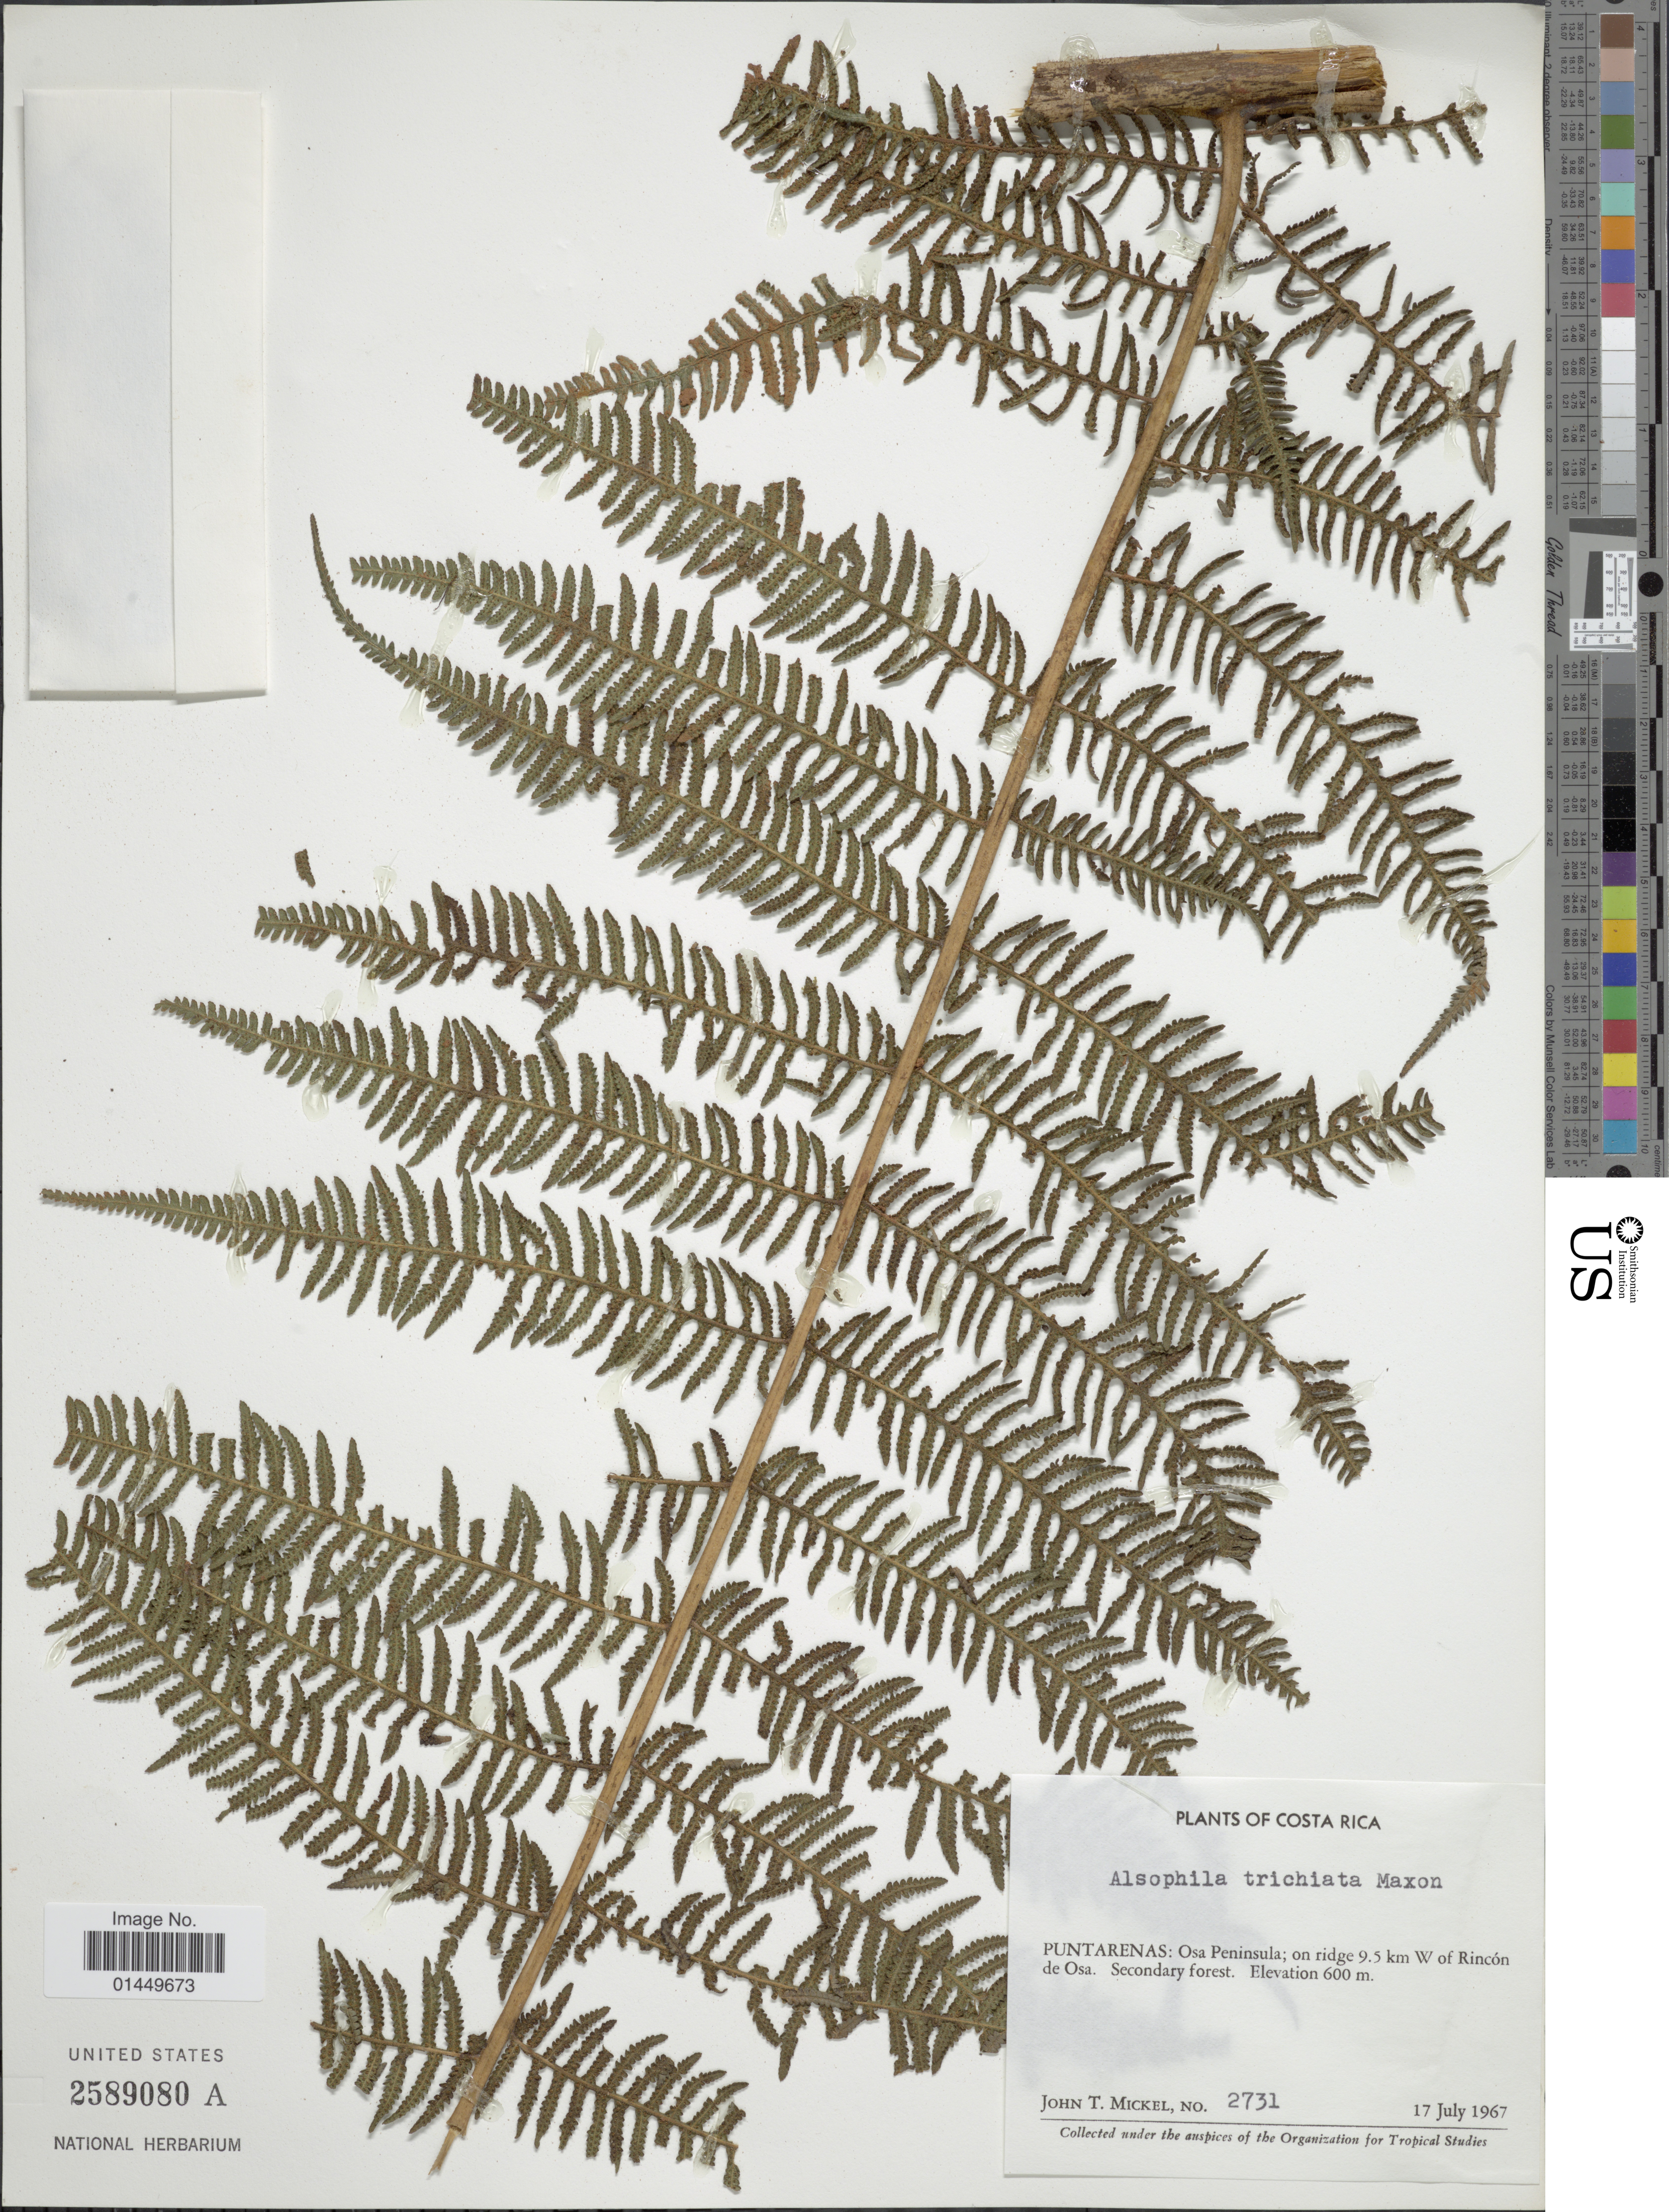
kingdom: Plantae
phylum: Tracheophyta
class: Polypodiopsida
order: Cyatheales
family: Cyatheaceae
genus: Cyathea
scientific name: Cyathea trichiata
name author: (Maxon) Domin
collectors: J. T. Mickel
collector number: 2731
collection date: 1967-07-17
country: Costa Rica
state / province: Puntarenas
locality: Puntarenas: Osa Peninsula, on ridge 9.5 km W of Rincon de Osa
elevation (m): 600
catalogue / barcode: US 2589080A